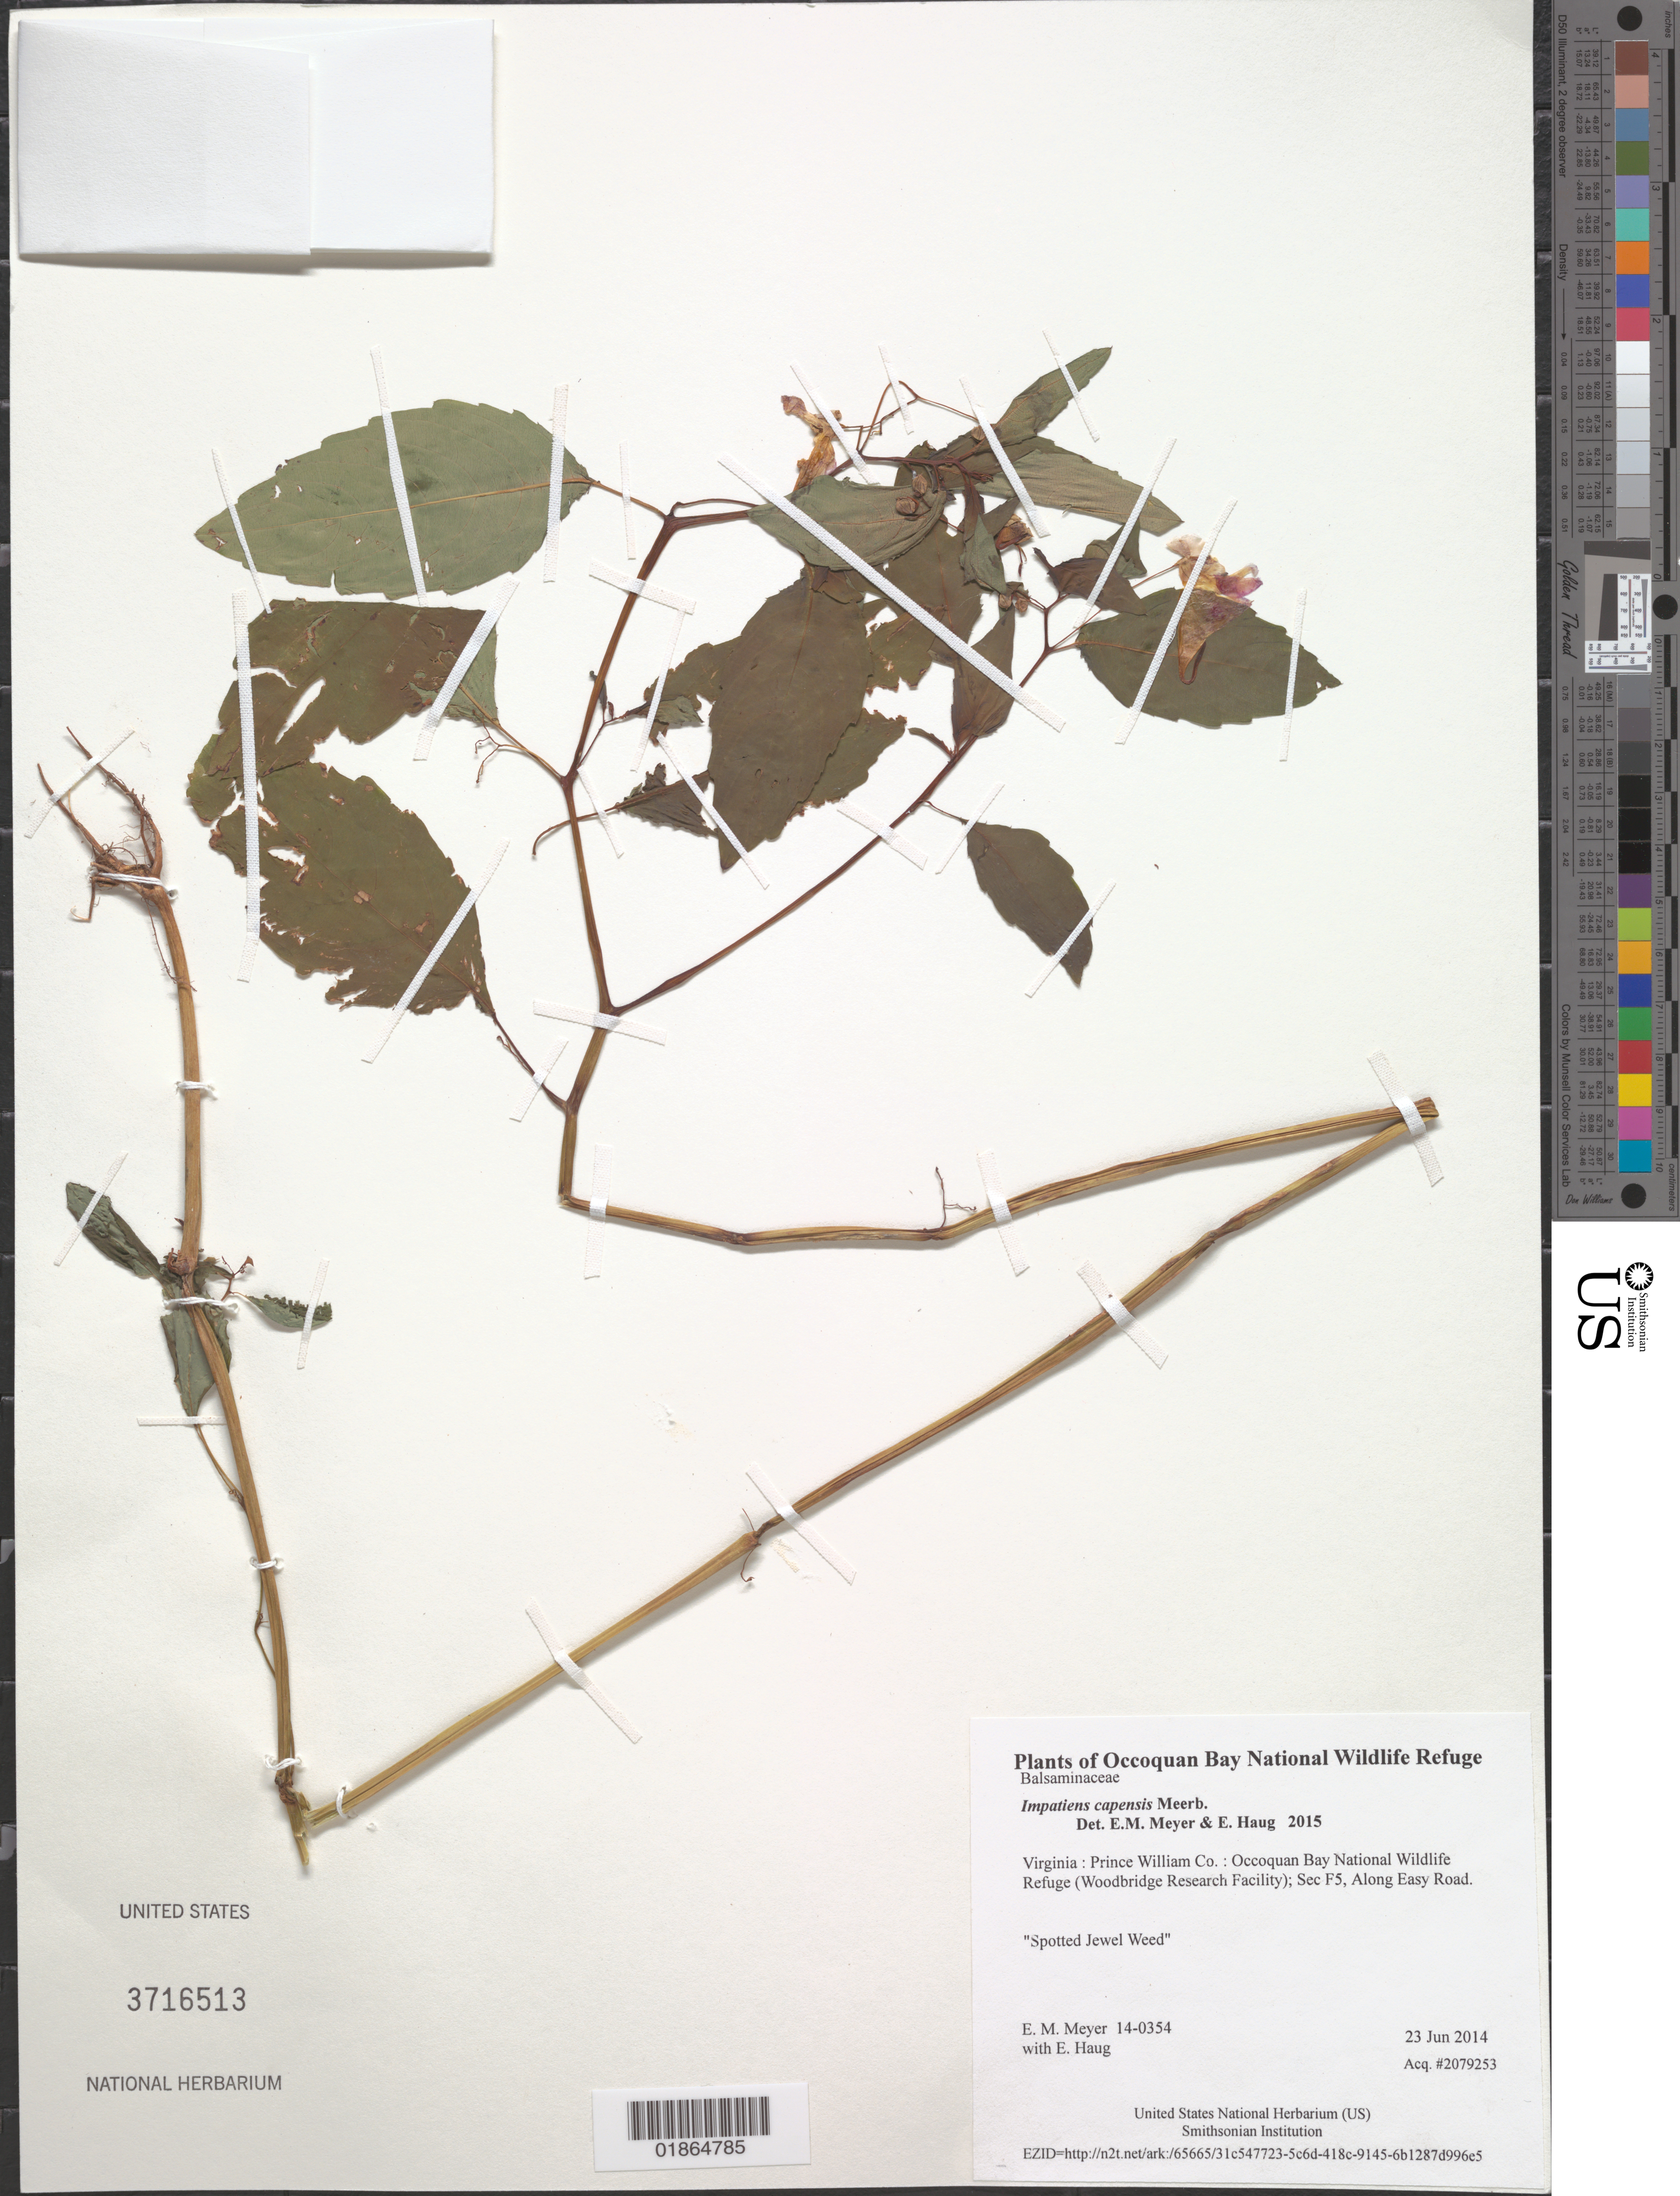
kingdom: Plantae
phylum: Tracheophyta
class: Magnoliopsida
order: Ericales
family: Balsaminaceae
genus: Impatiens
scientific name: Impatiens capensis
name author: Meerb.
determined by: Meyer, E. M.; Haug, E.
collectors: E. M. Meyer & E. Haug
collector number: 14-0354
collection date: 2014-06-23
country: United States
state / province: Virginia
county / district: Prince William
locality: Occoquan Bay National Wildlife Refuge (Woodbridge Research Facility); Sec F5, Along Easy Road.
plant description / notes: Spotted Jewel Weed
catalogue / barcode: US 3716513